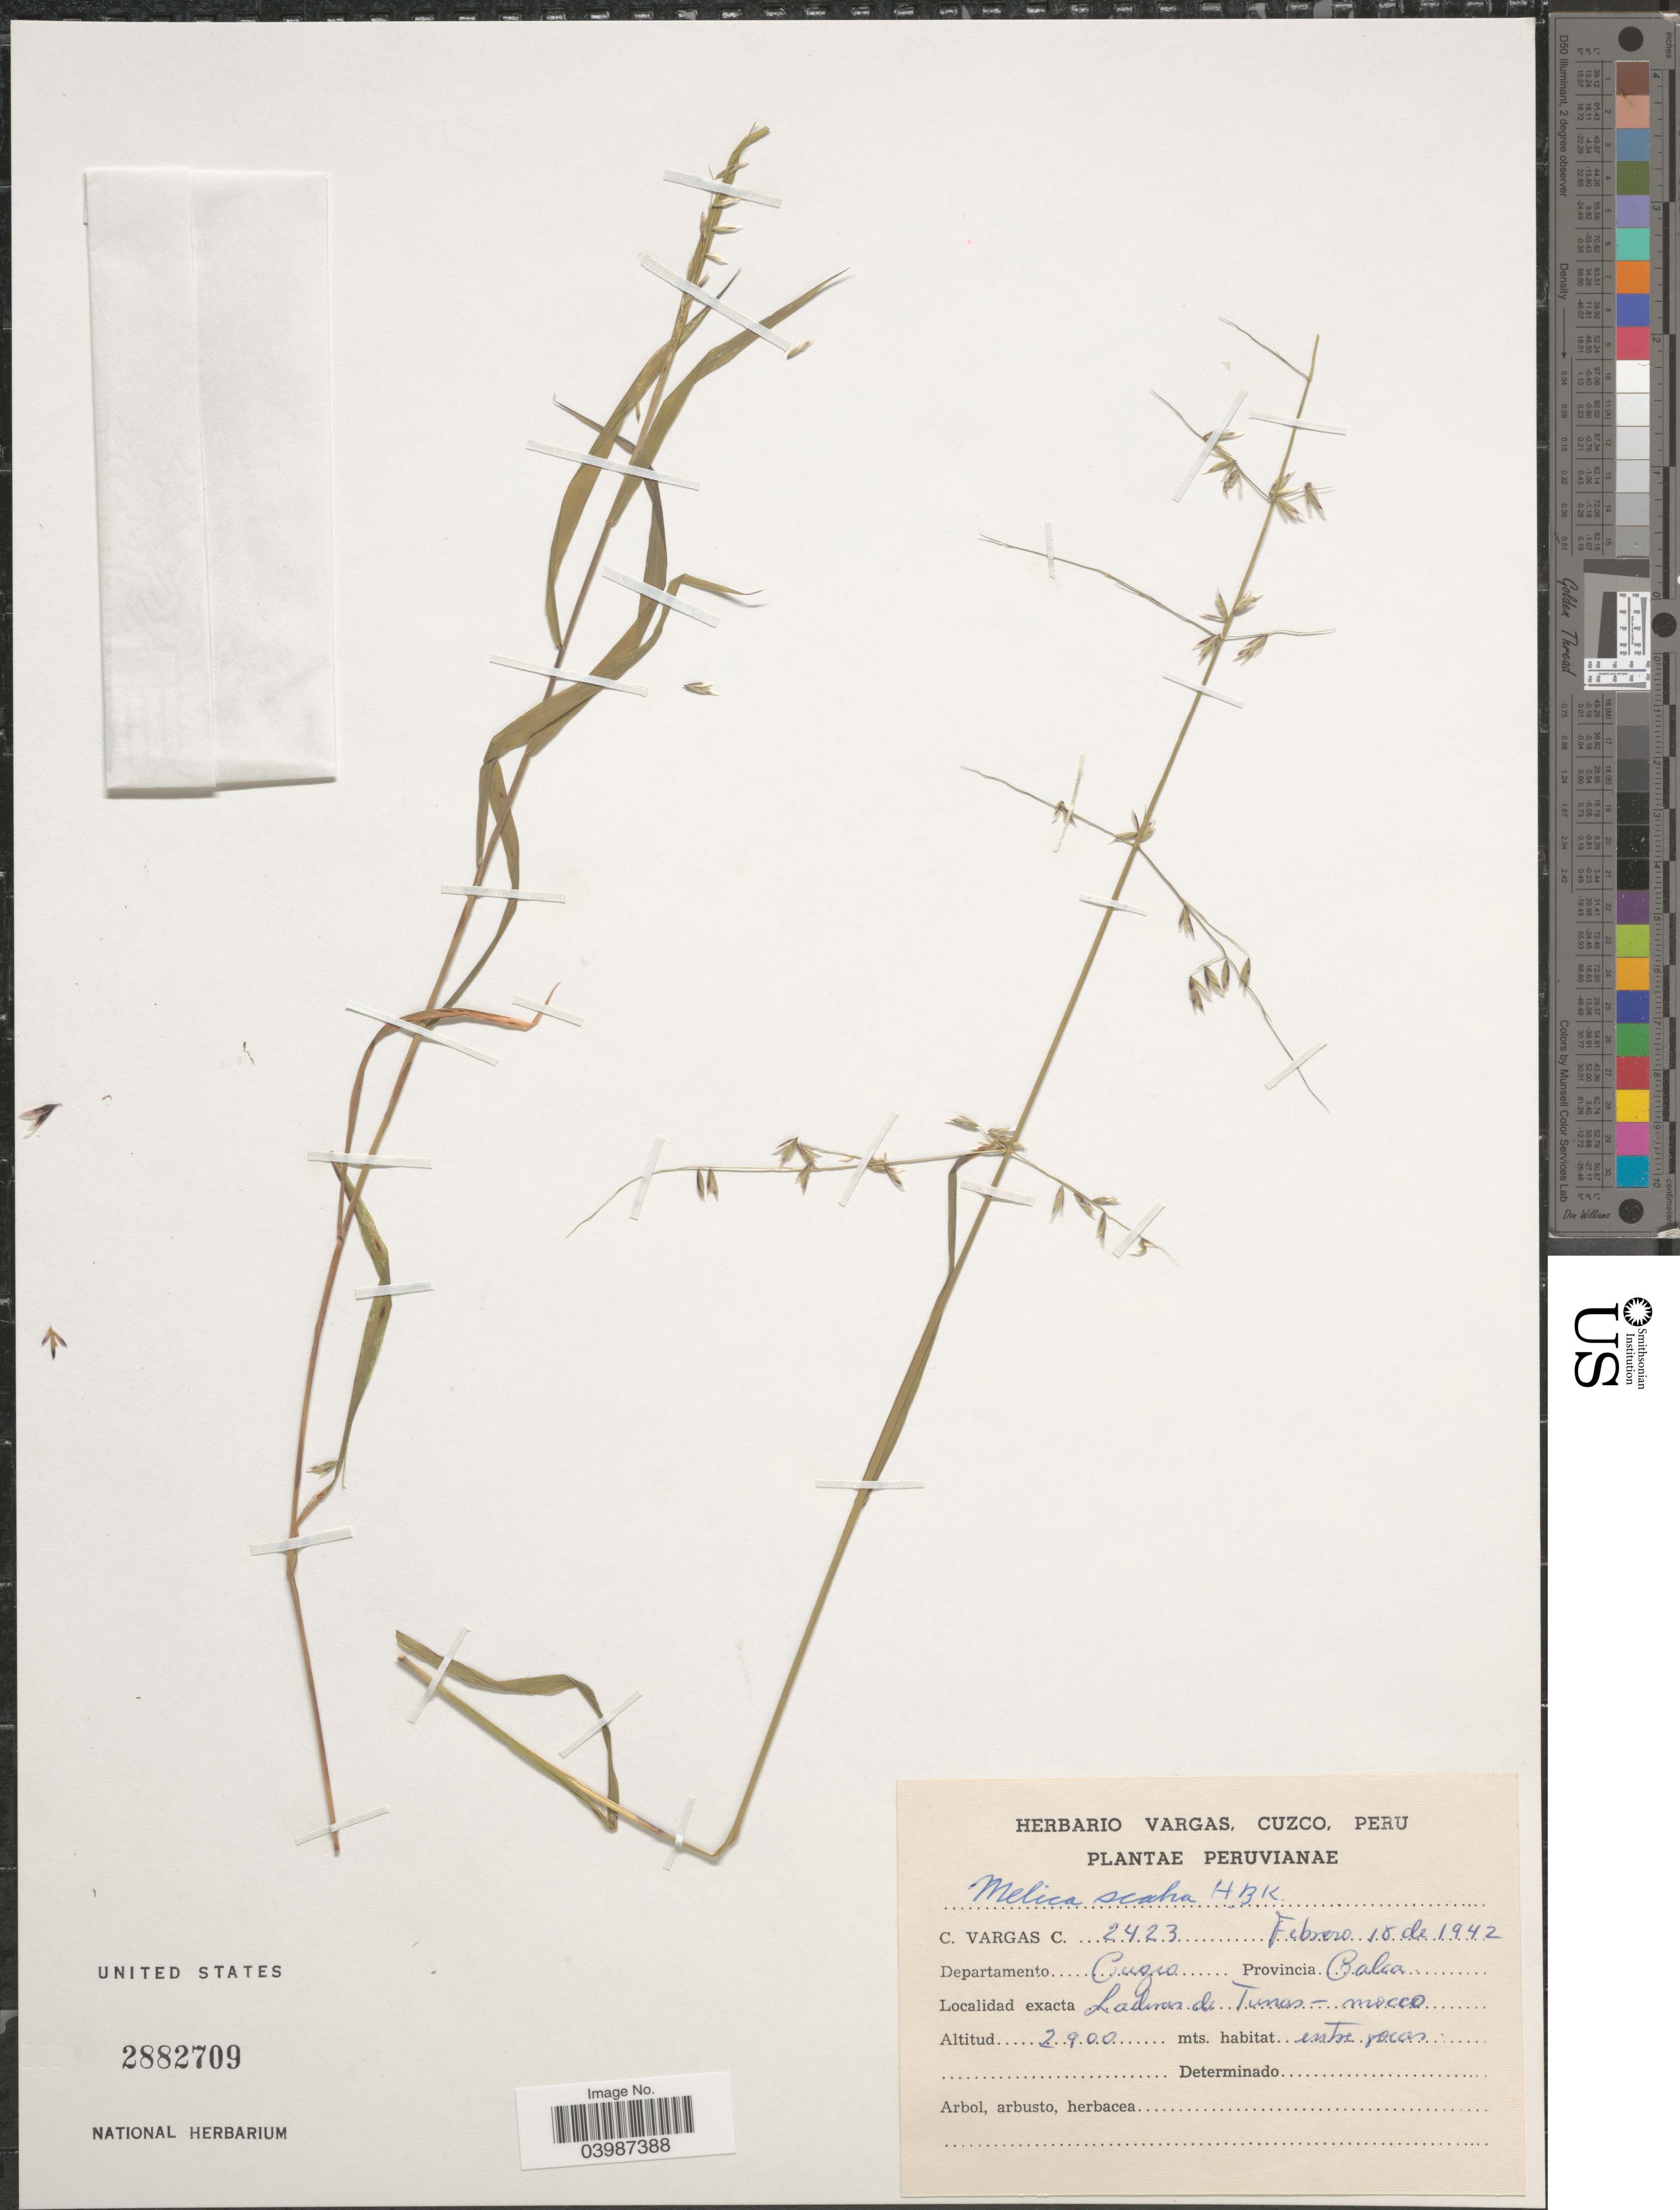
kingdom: Plantae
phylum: Tracheophyta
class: Liliopsida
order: Poales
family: Poaceae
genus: Melica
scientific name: Melica scabra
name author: Kunth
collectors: C. Vargas Calderón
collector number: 2423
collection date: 1942-02-18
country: Peru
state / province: Cusco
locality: Laderas de Tunas-mocco, Provincia Calca, Departamento Cuzco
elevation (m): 2900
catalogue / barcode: US 2882709